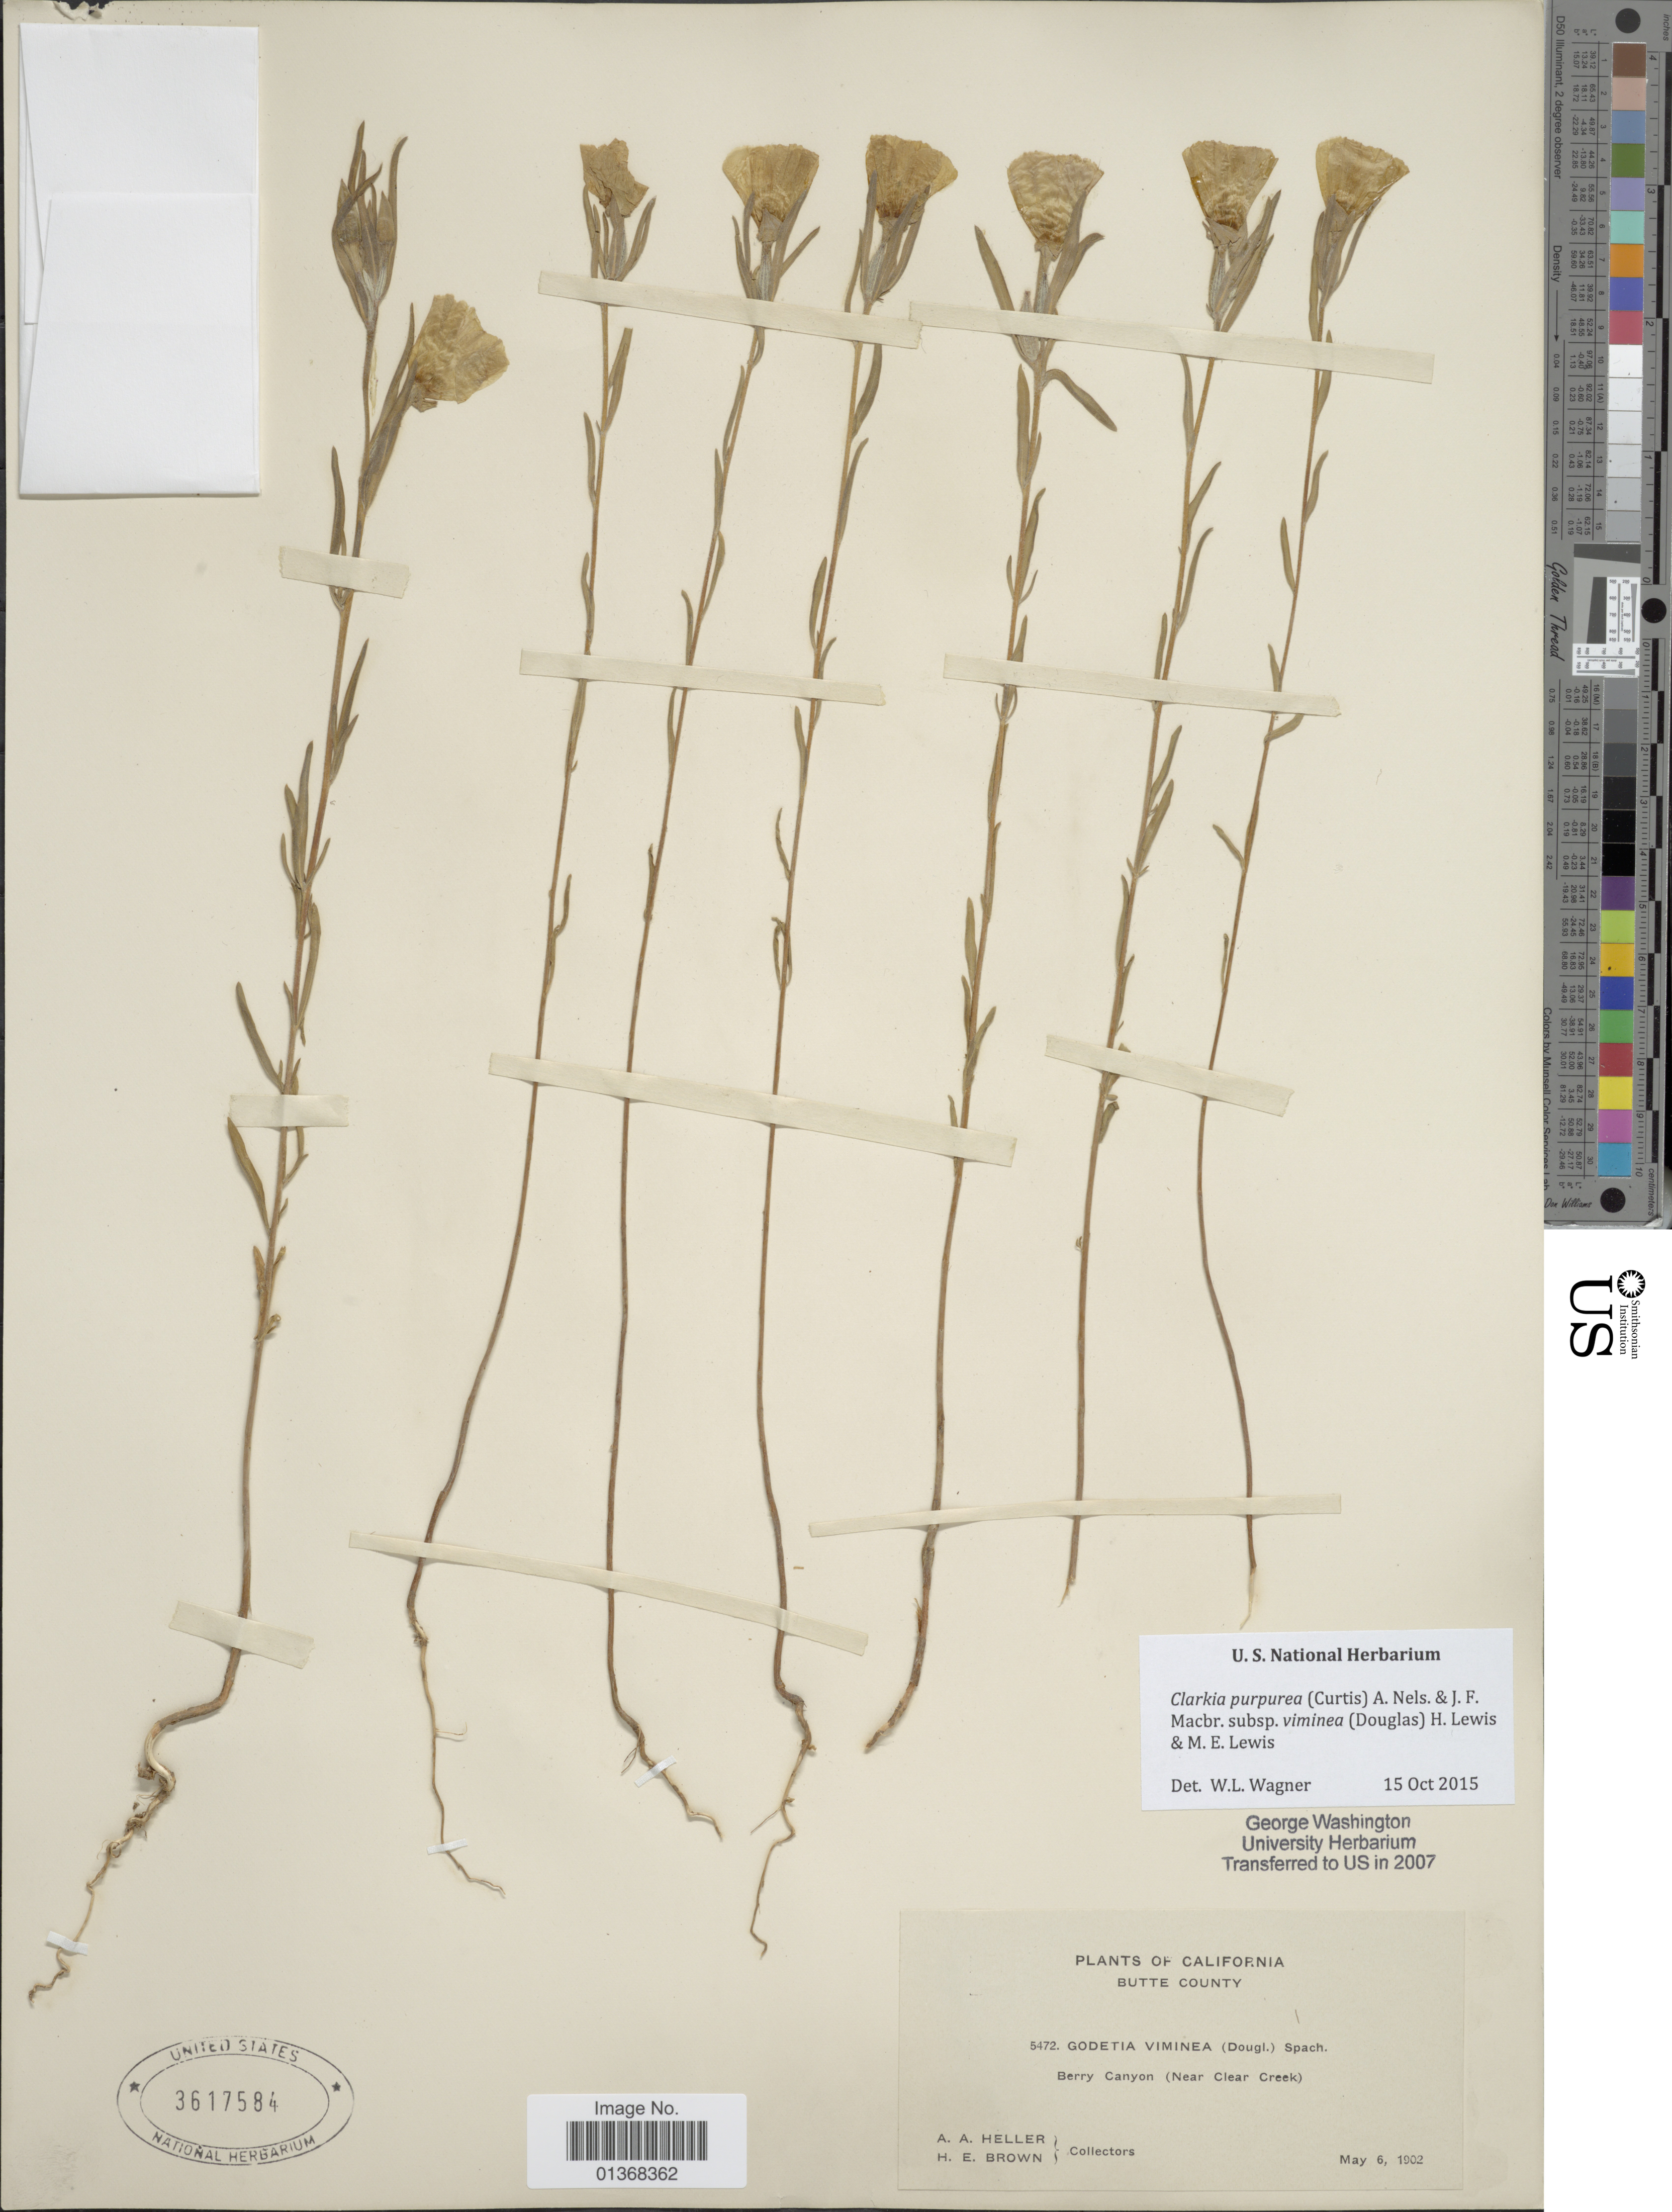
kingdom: Plantae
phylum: Tracheophyta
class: Magnoliopsida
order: Myrtales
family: Onagraceae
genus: Clarkia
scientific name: Clarkia purpurea subsp. viminea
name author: (Douglas) H.F. Lewis & M.R. Lewis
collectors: A. A. Heller & H. E. Brown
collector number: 5472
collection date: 1902-05-06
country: United States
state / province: California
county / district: Butte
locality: Butte County, Berry Canyon (Near Clear Creek)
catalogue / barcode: US 3617584